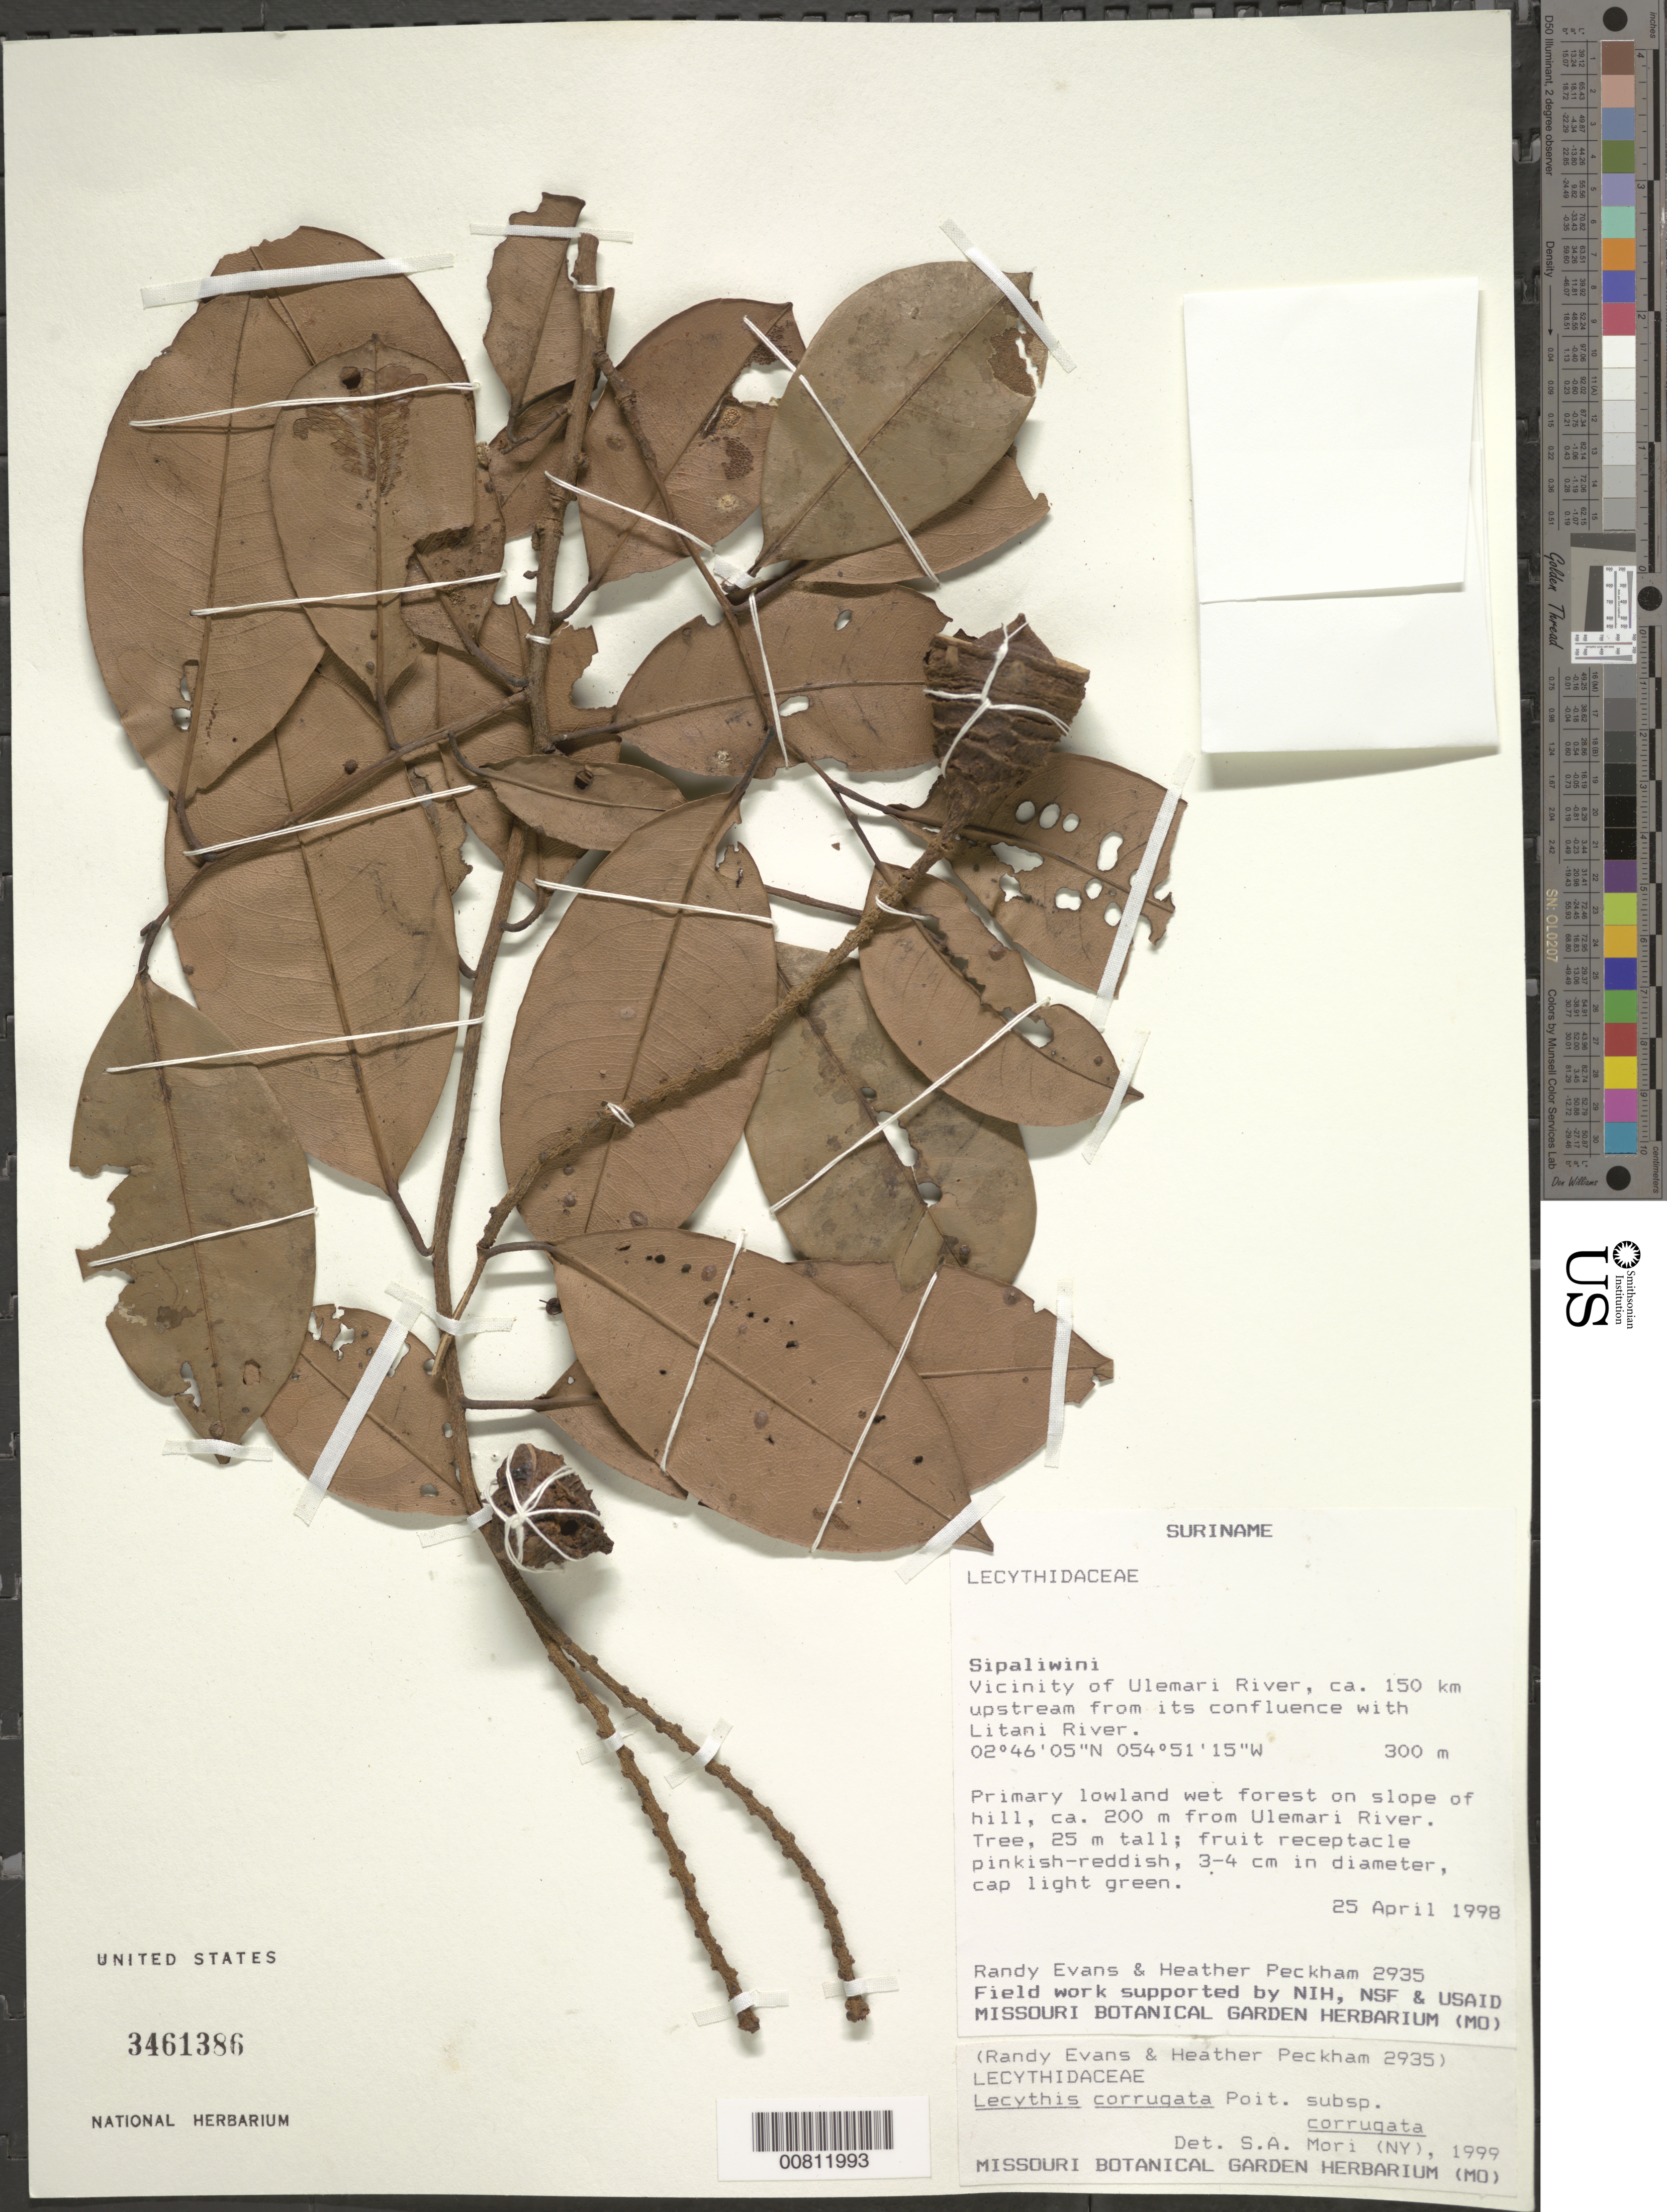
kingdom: Plantae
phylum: Tracheophyta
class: Magnoliopsida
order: Ericales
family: Lecythidaceae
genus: Lecythis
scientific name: Lecythis corrugata subsp. corrugata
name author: Poit.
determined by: Mori, Scott A.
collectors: R. Evans & H. Peckham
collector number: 2935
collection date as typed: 25-Apr-98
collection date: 1998-04-25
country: Suriname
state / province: Sipaliwini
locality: Ulemari R., ca. 150 km upstream from confl. with Litani R.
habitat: Primary lowland wet forest on crest of small hill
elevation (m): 300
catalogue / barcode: US 3461386